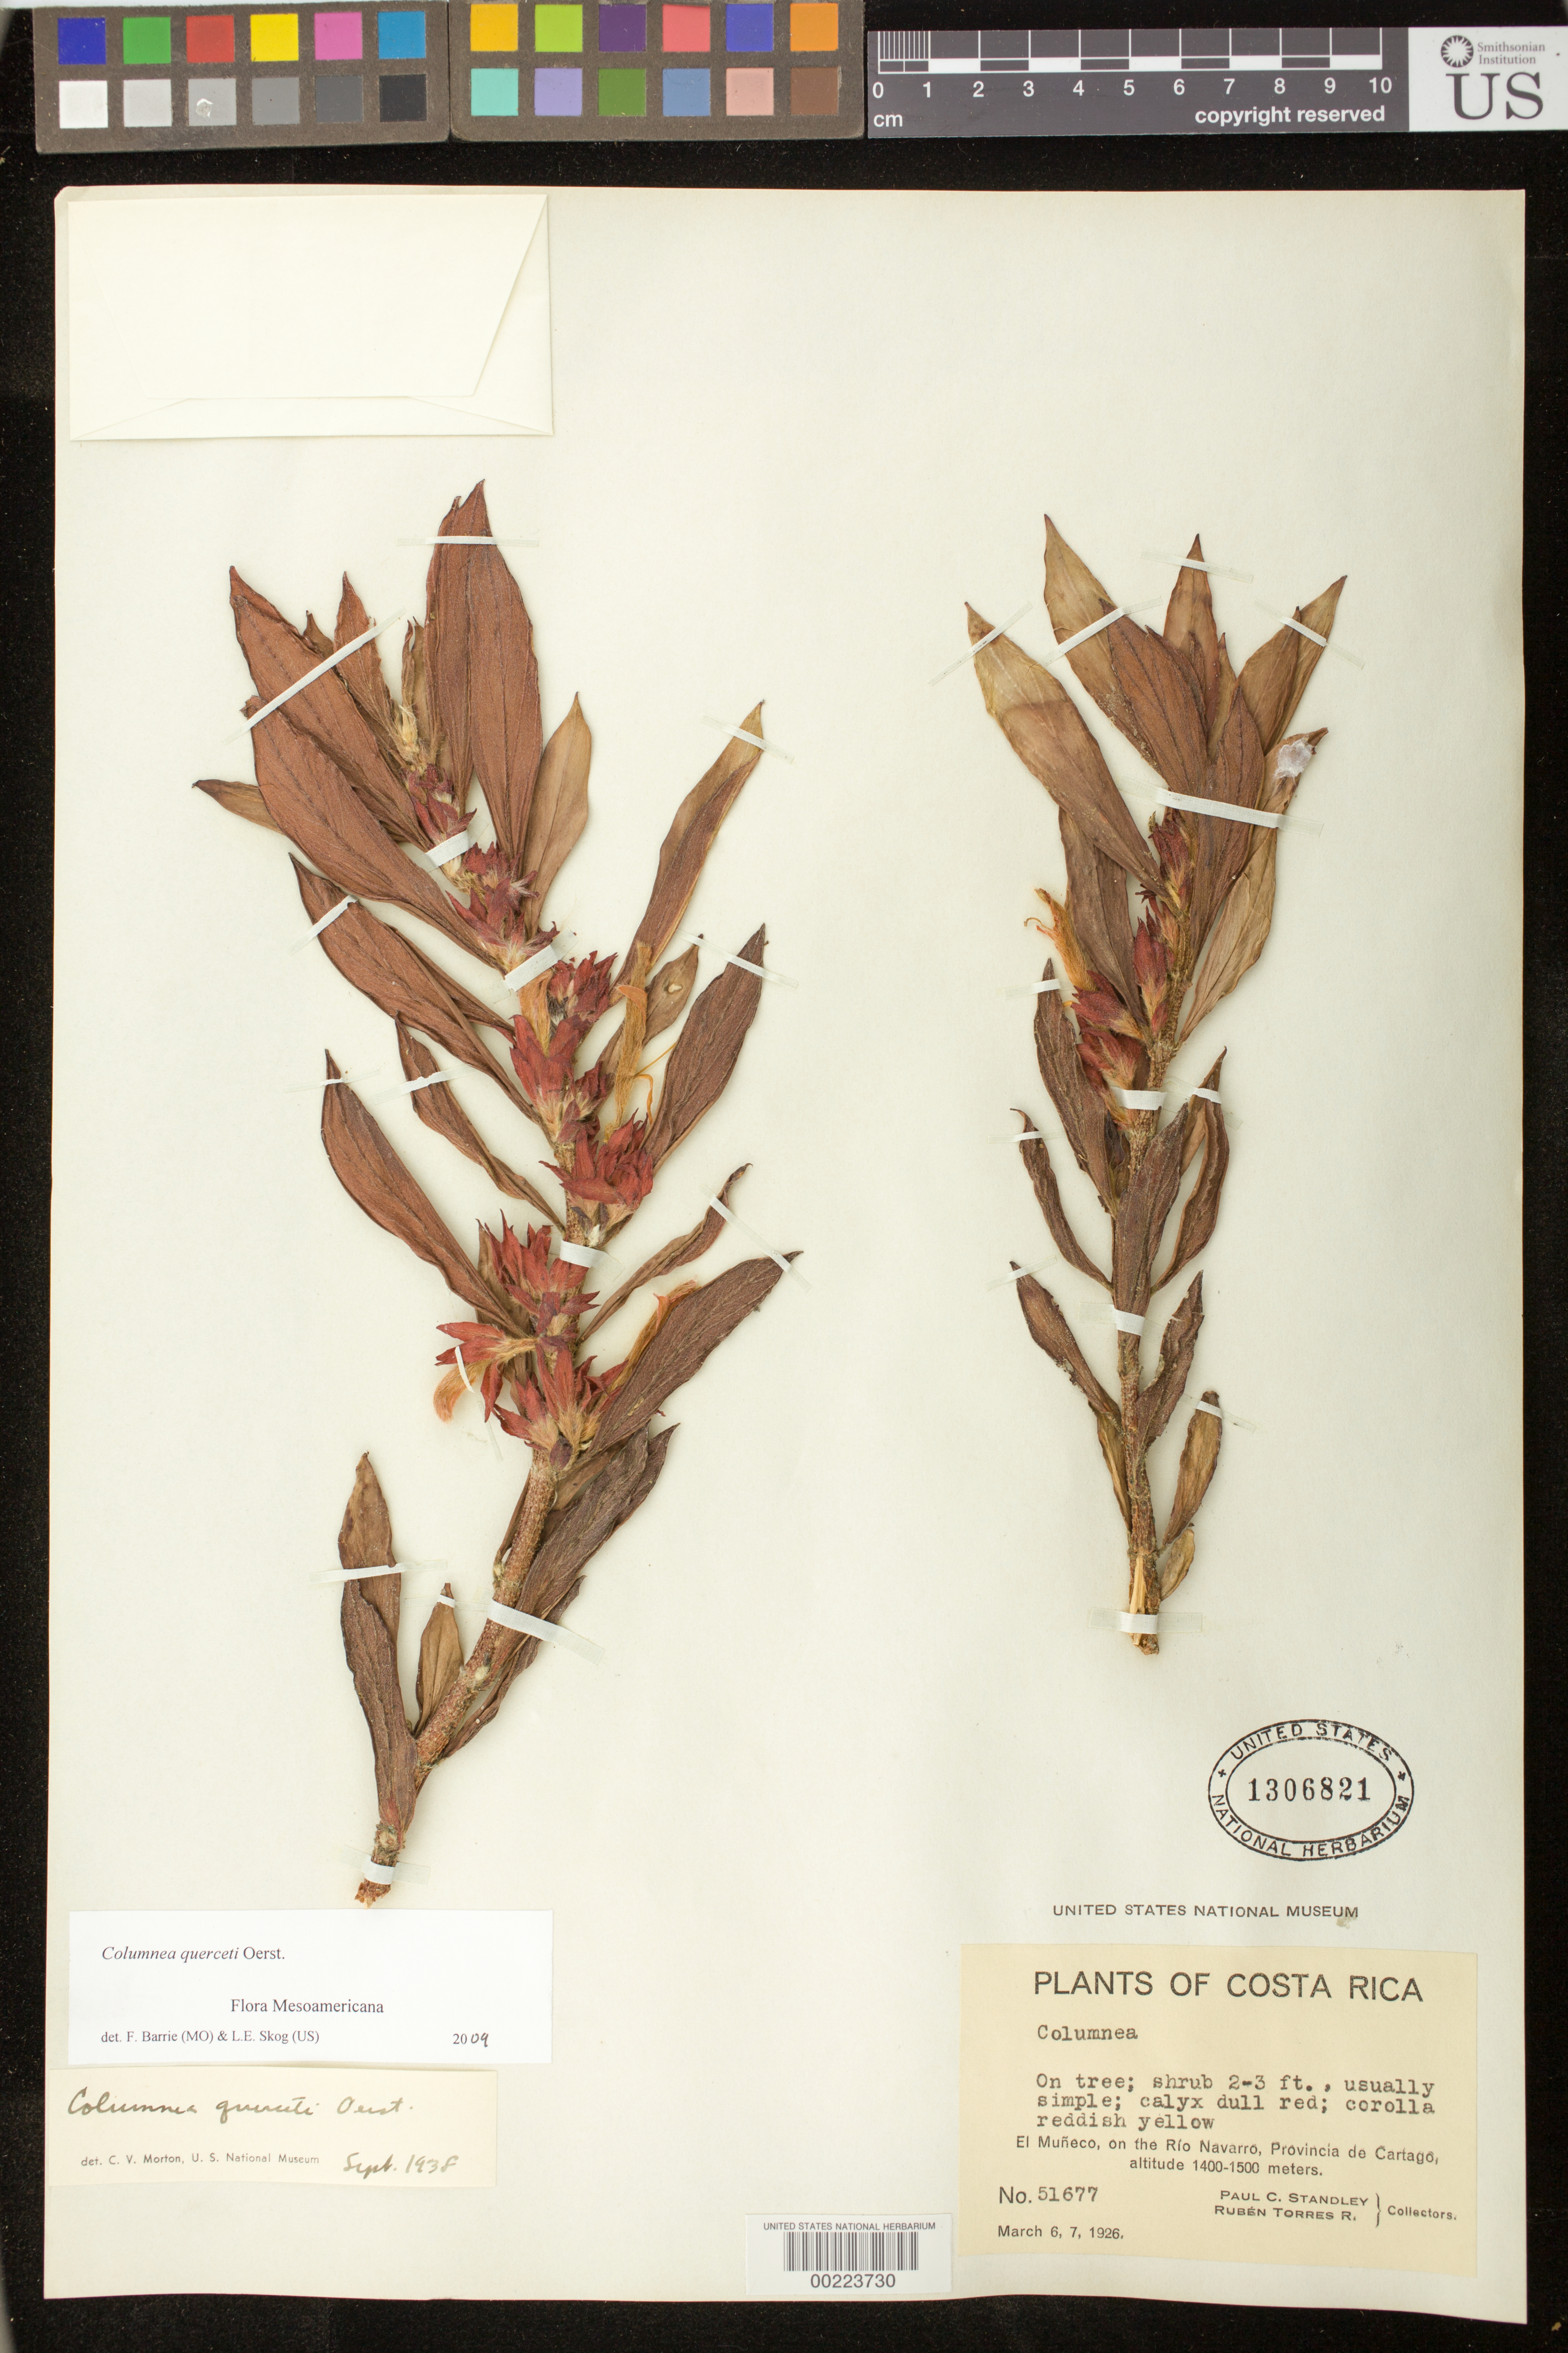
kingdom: Plantae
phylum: Tracheophyta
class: Magnoliopsida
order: Lamiales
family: Gesneriaceae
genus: Columnea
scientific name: Columnea querceti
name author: Oerst.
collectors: P. C. Standley & R. Torres R.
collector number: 51677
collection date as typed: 6-7 Mar 1926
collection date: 1926-03-06/1926-03-07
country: Costa Rica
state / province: Cartago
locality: El Muneco, on the Rio Navarro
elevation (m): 1400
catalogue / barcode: US 1306821